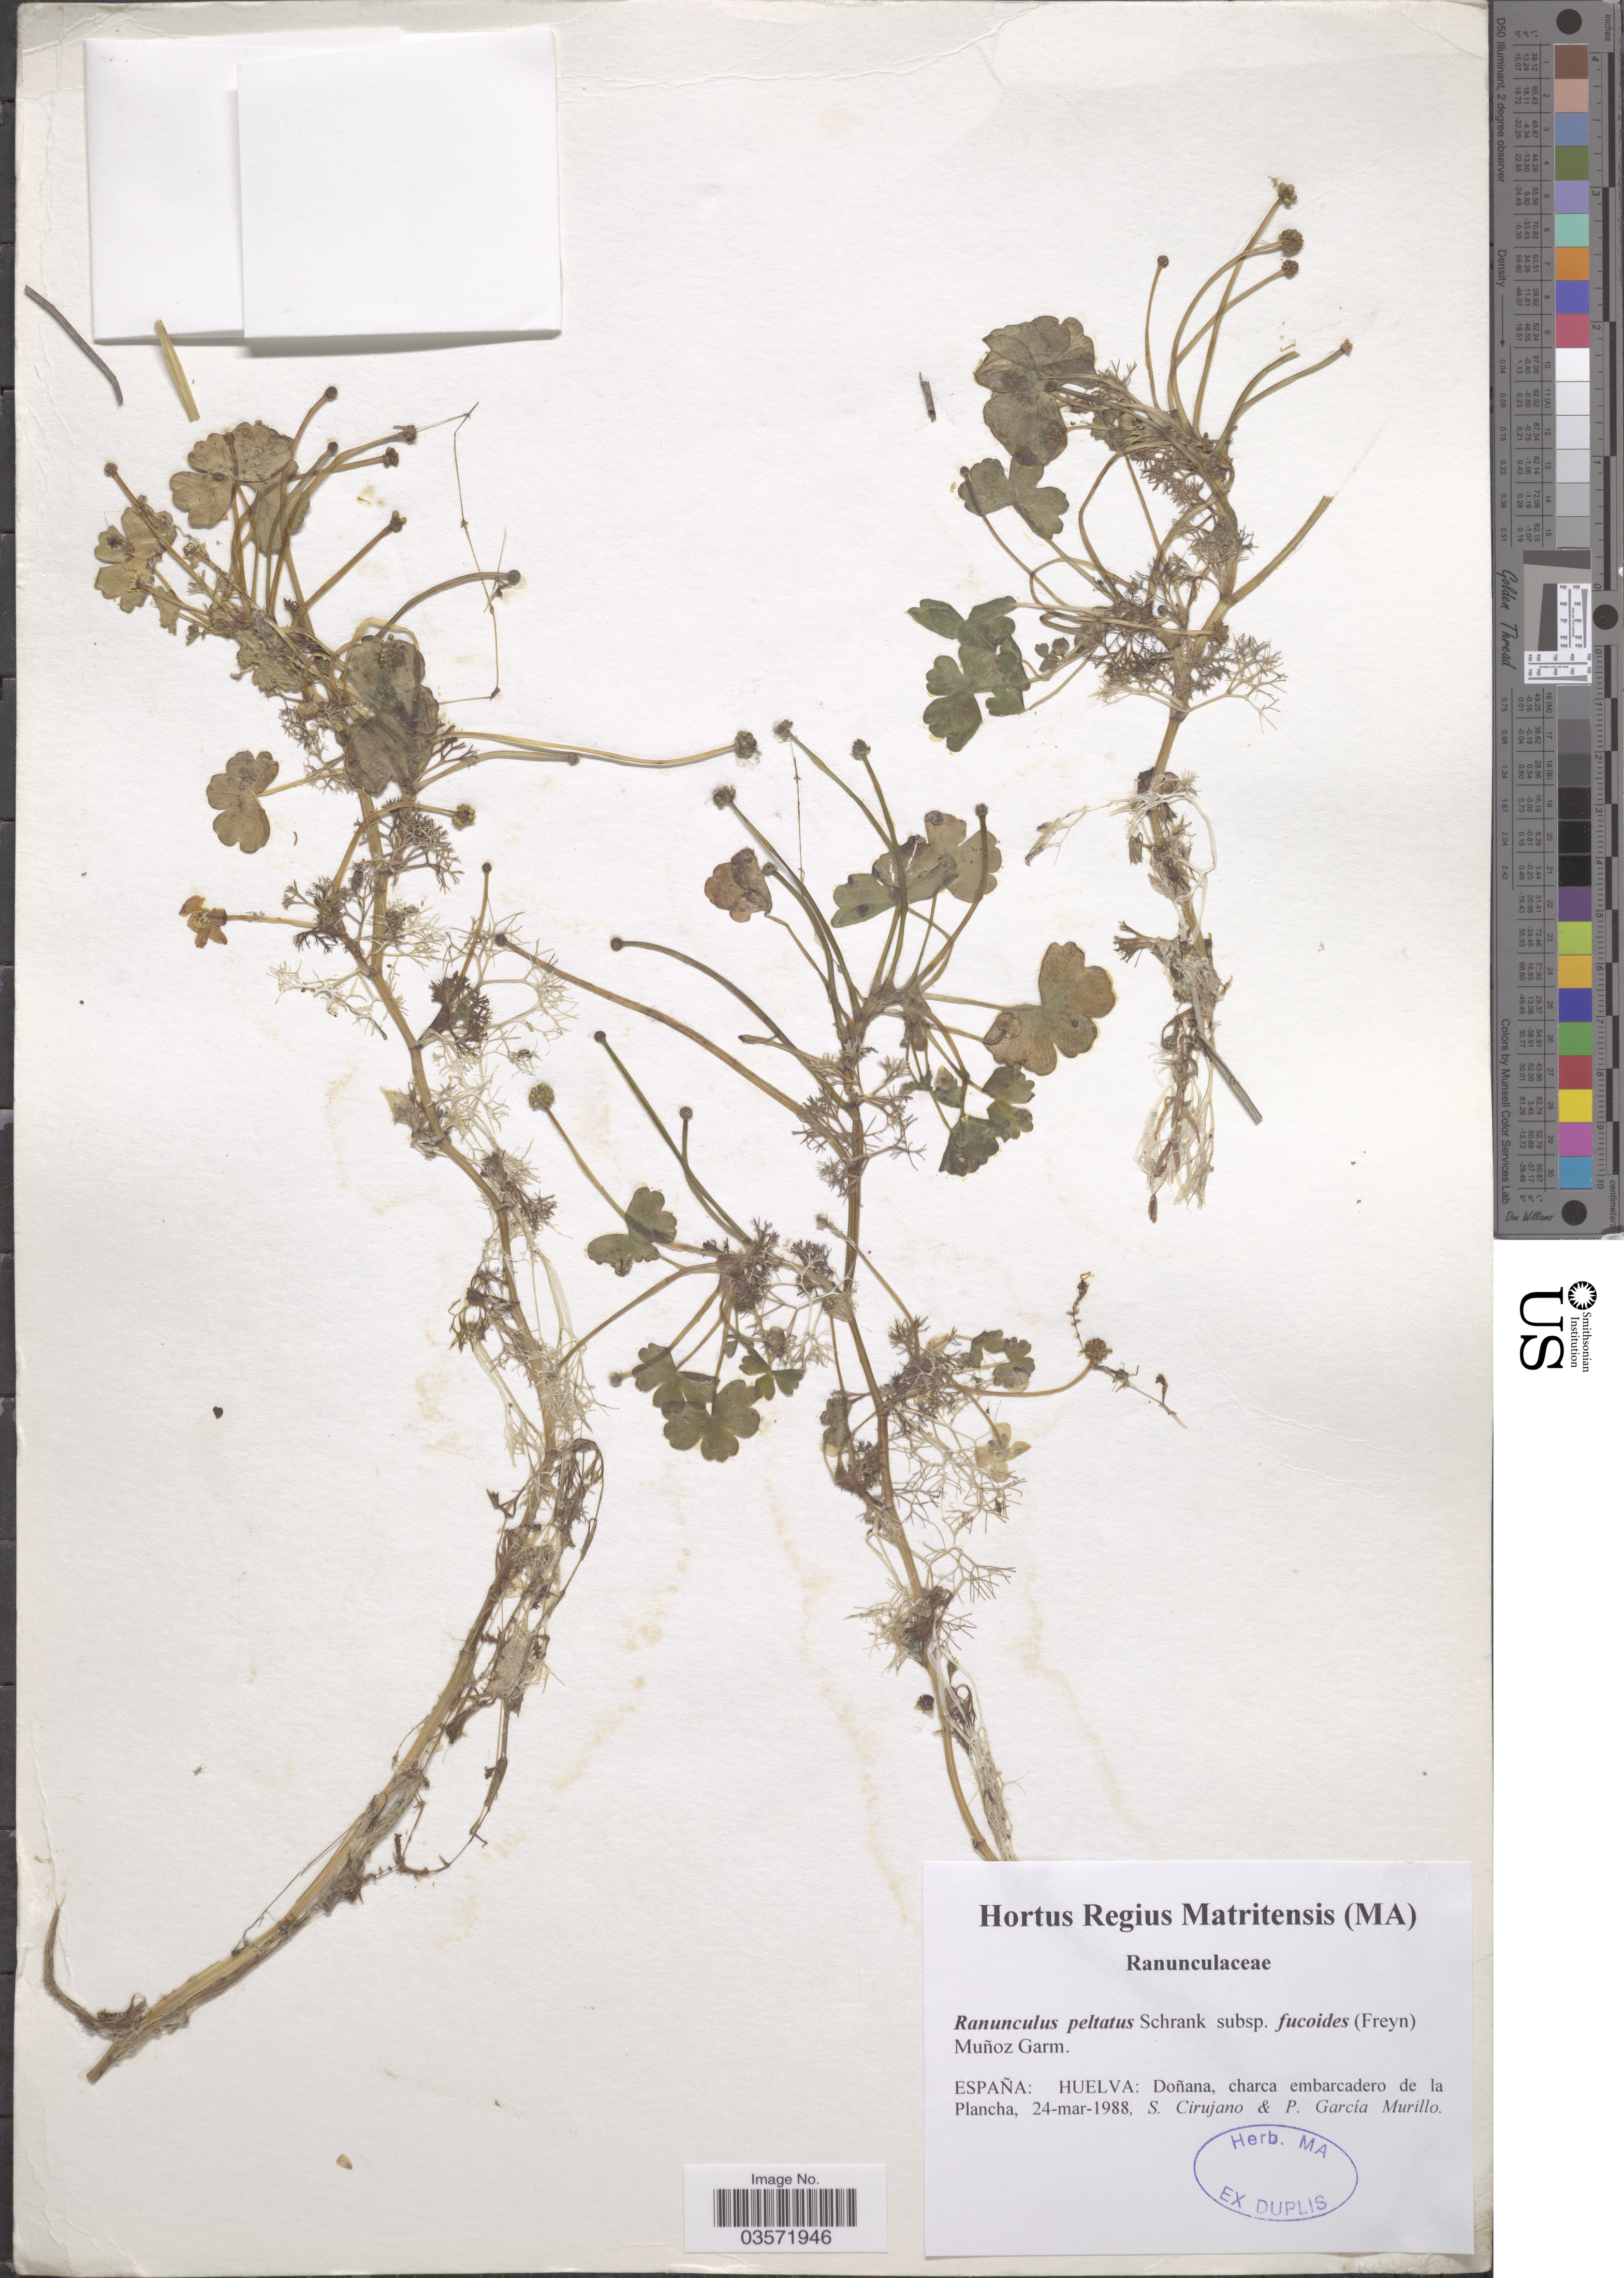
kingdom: Plantae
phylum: Tracheophyta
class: Magnoliopsida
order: Ranunculales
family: Ranunculaceae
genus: Ranunculus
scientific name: Ranunculus peltatus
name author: Schrank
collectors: S. Cirujano & P. García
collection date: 1988-03-24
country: Spain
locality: Huelva: Doñana, charca embarcadero de la Plancha.